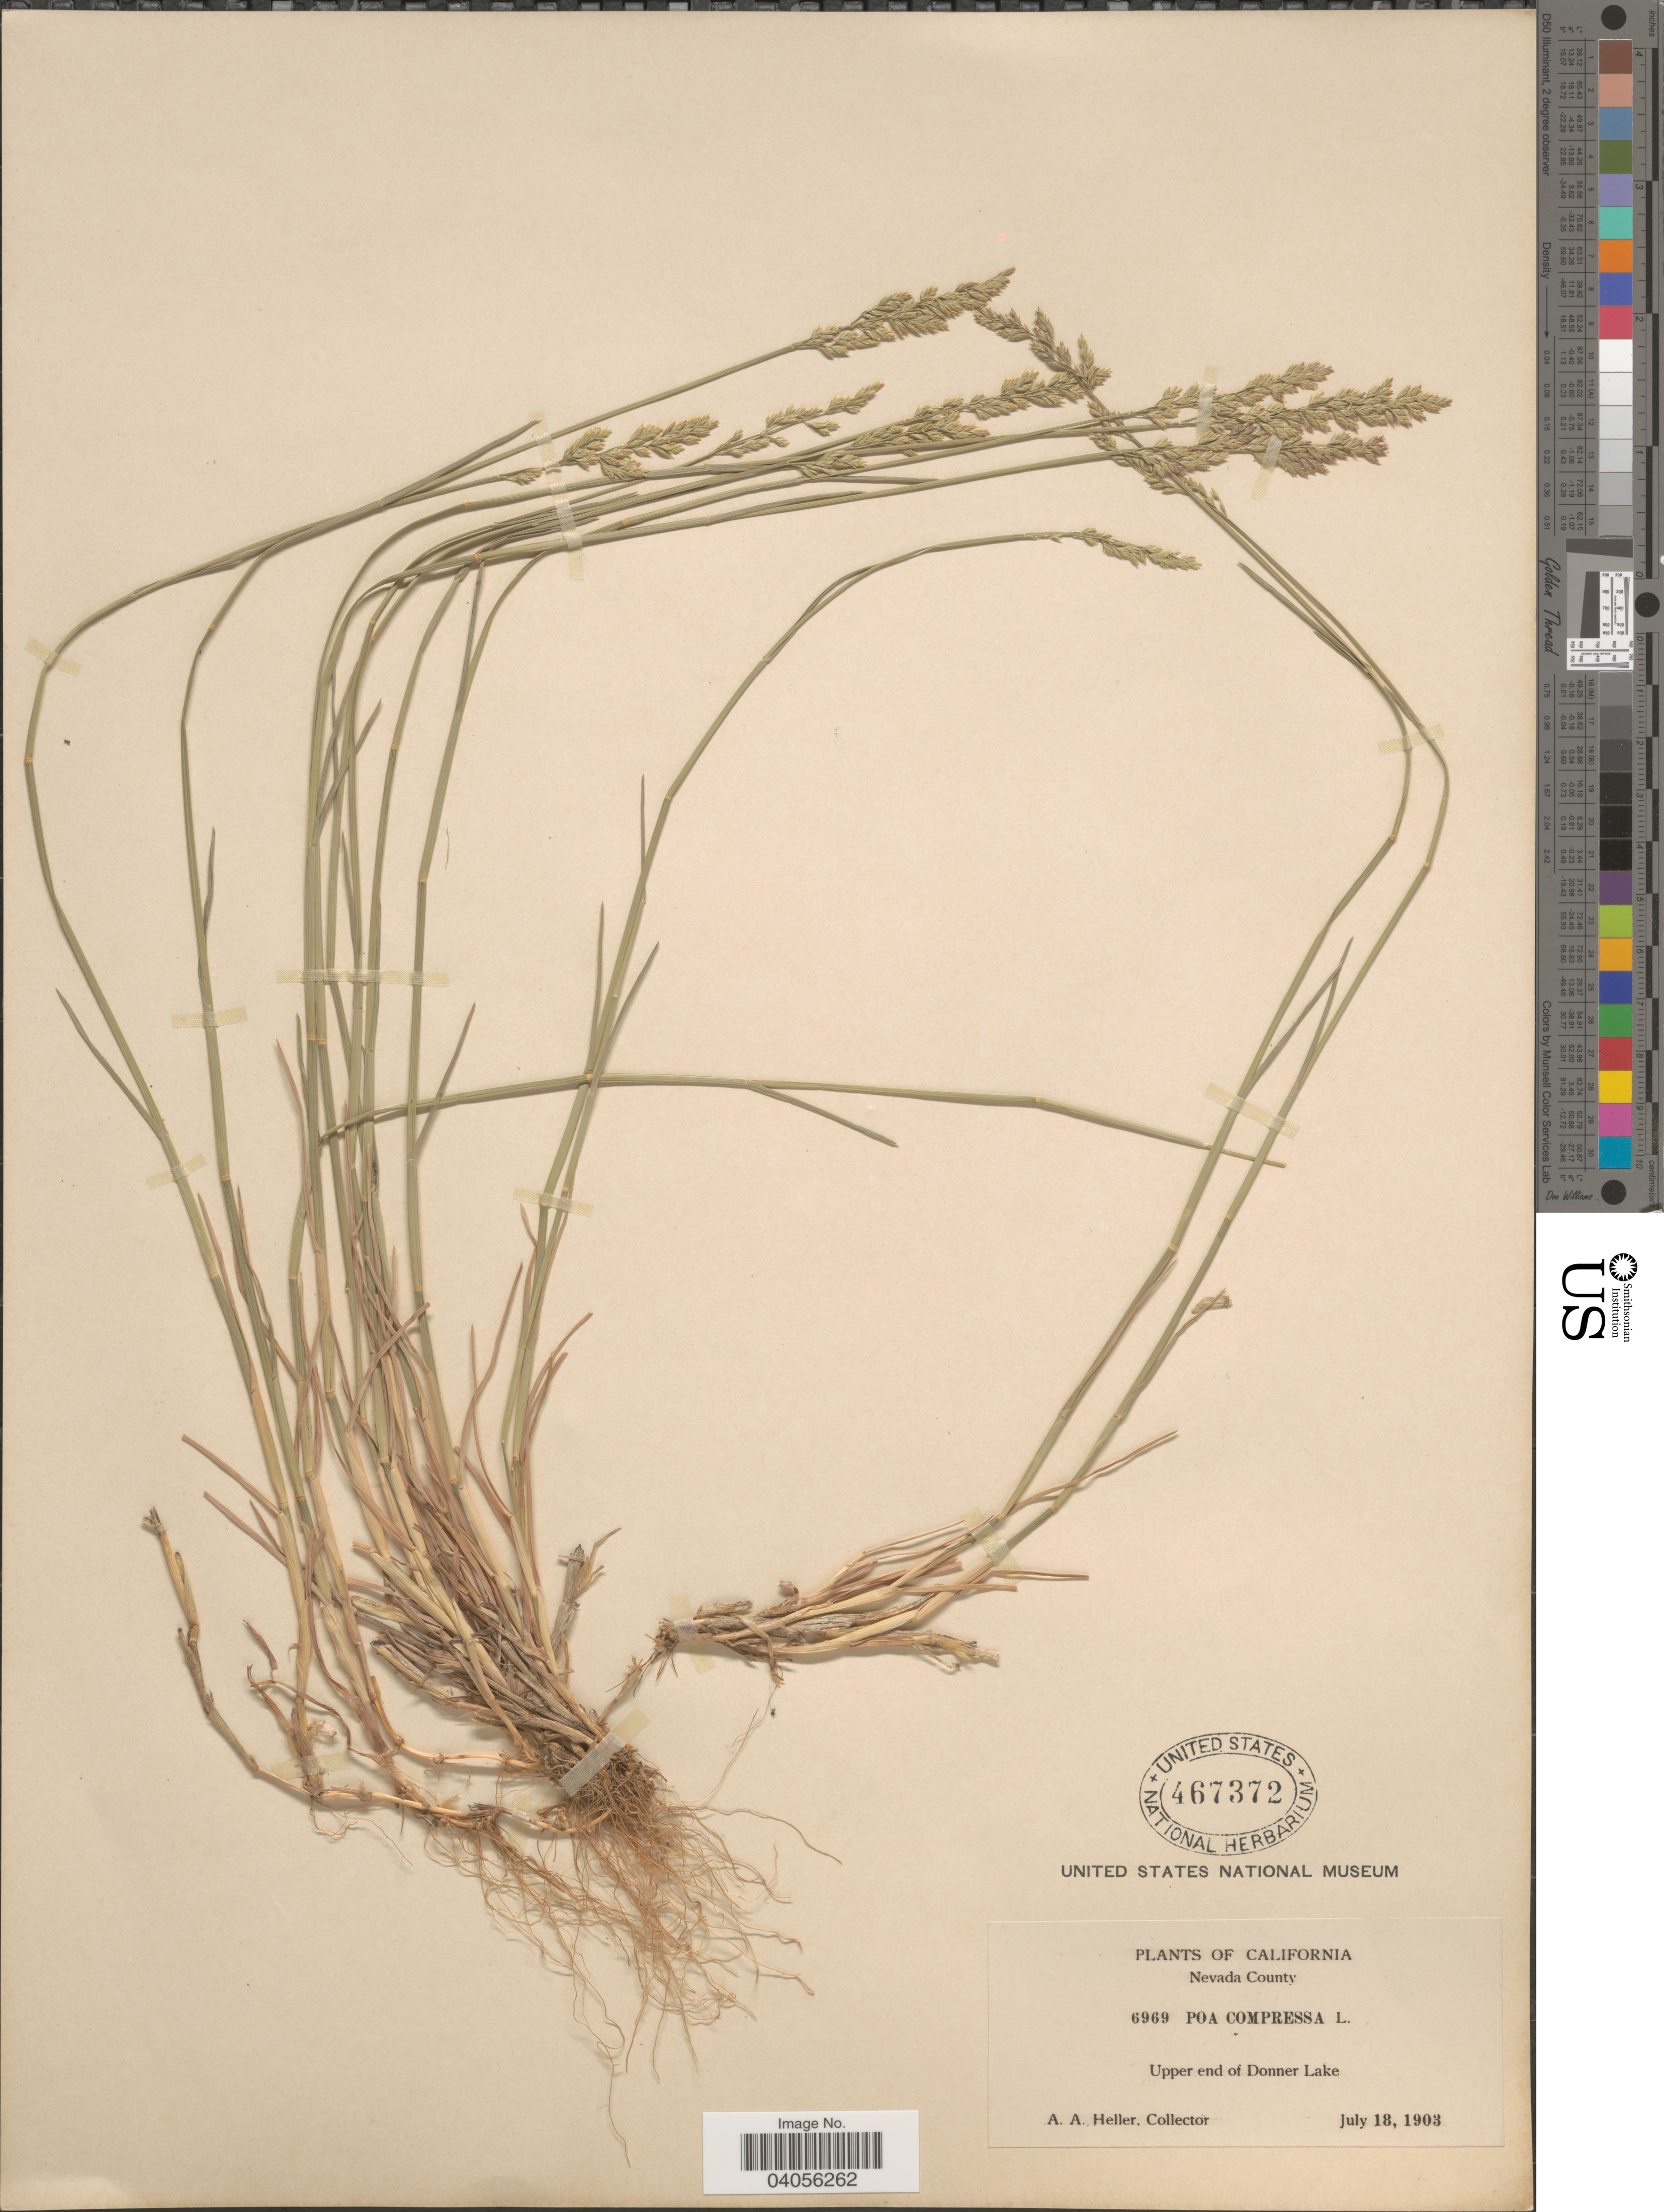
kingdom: Plantae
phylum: Tracheophyta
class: Liliopsida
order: Poales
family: Poaceae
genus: Poa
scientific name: Poa compressa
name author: L.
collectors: A. A. Heller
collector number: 6969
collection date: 1903-07-18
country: United States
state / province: California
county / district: Nevada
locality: Nevada County. Upper end of Donner Lake.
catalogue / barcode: US 467372